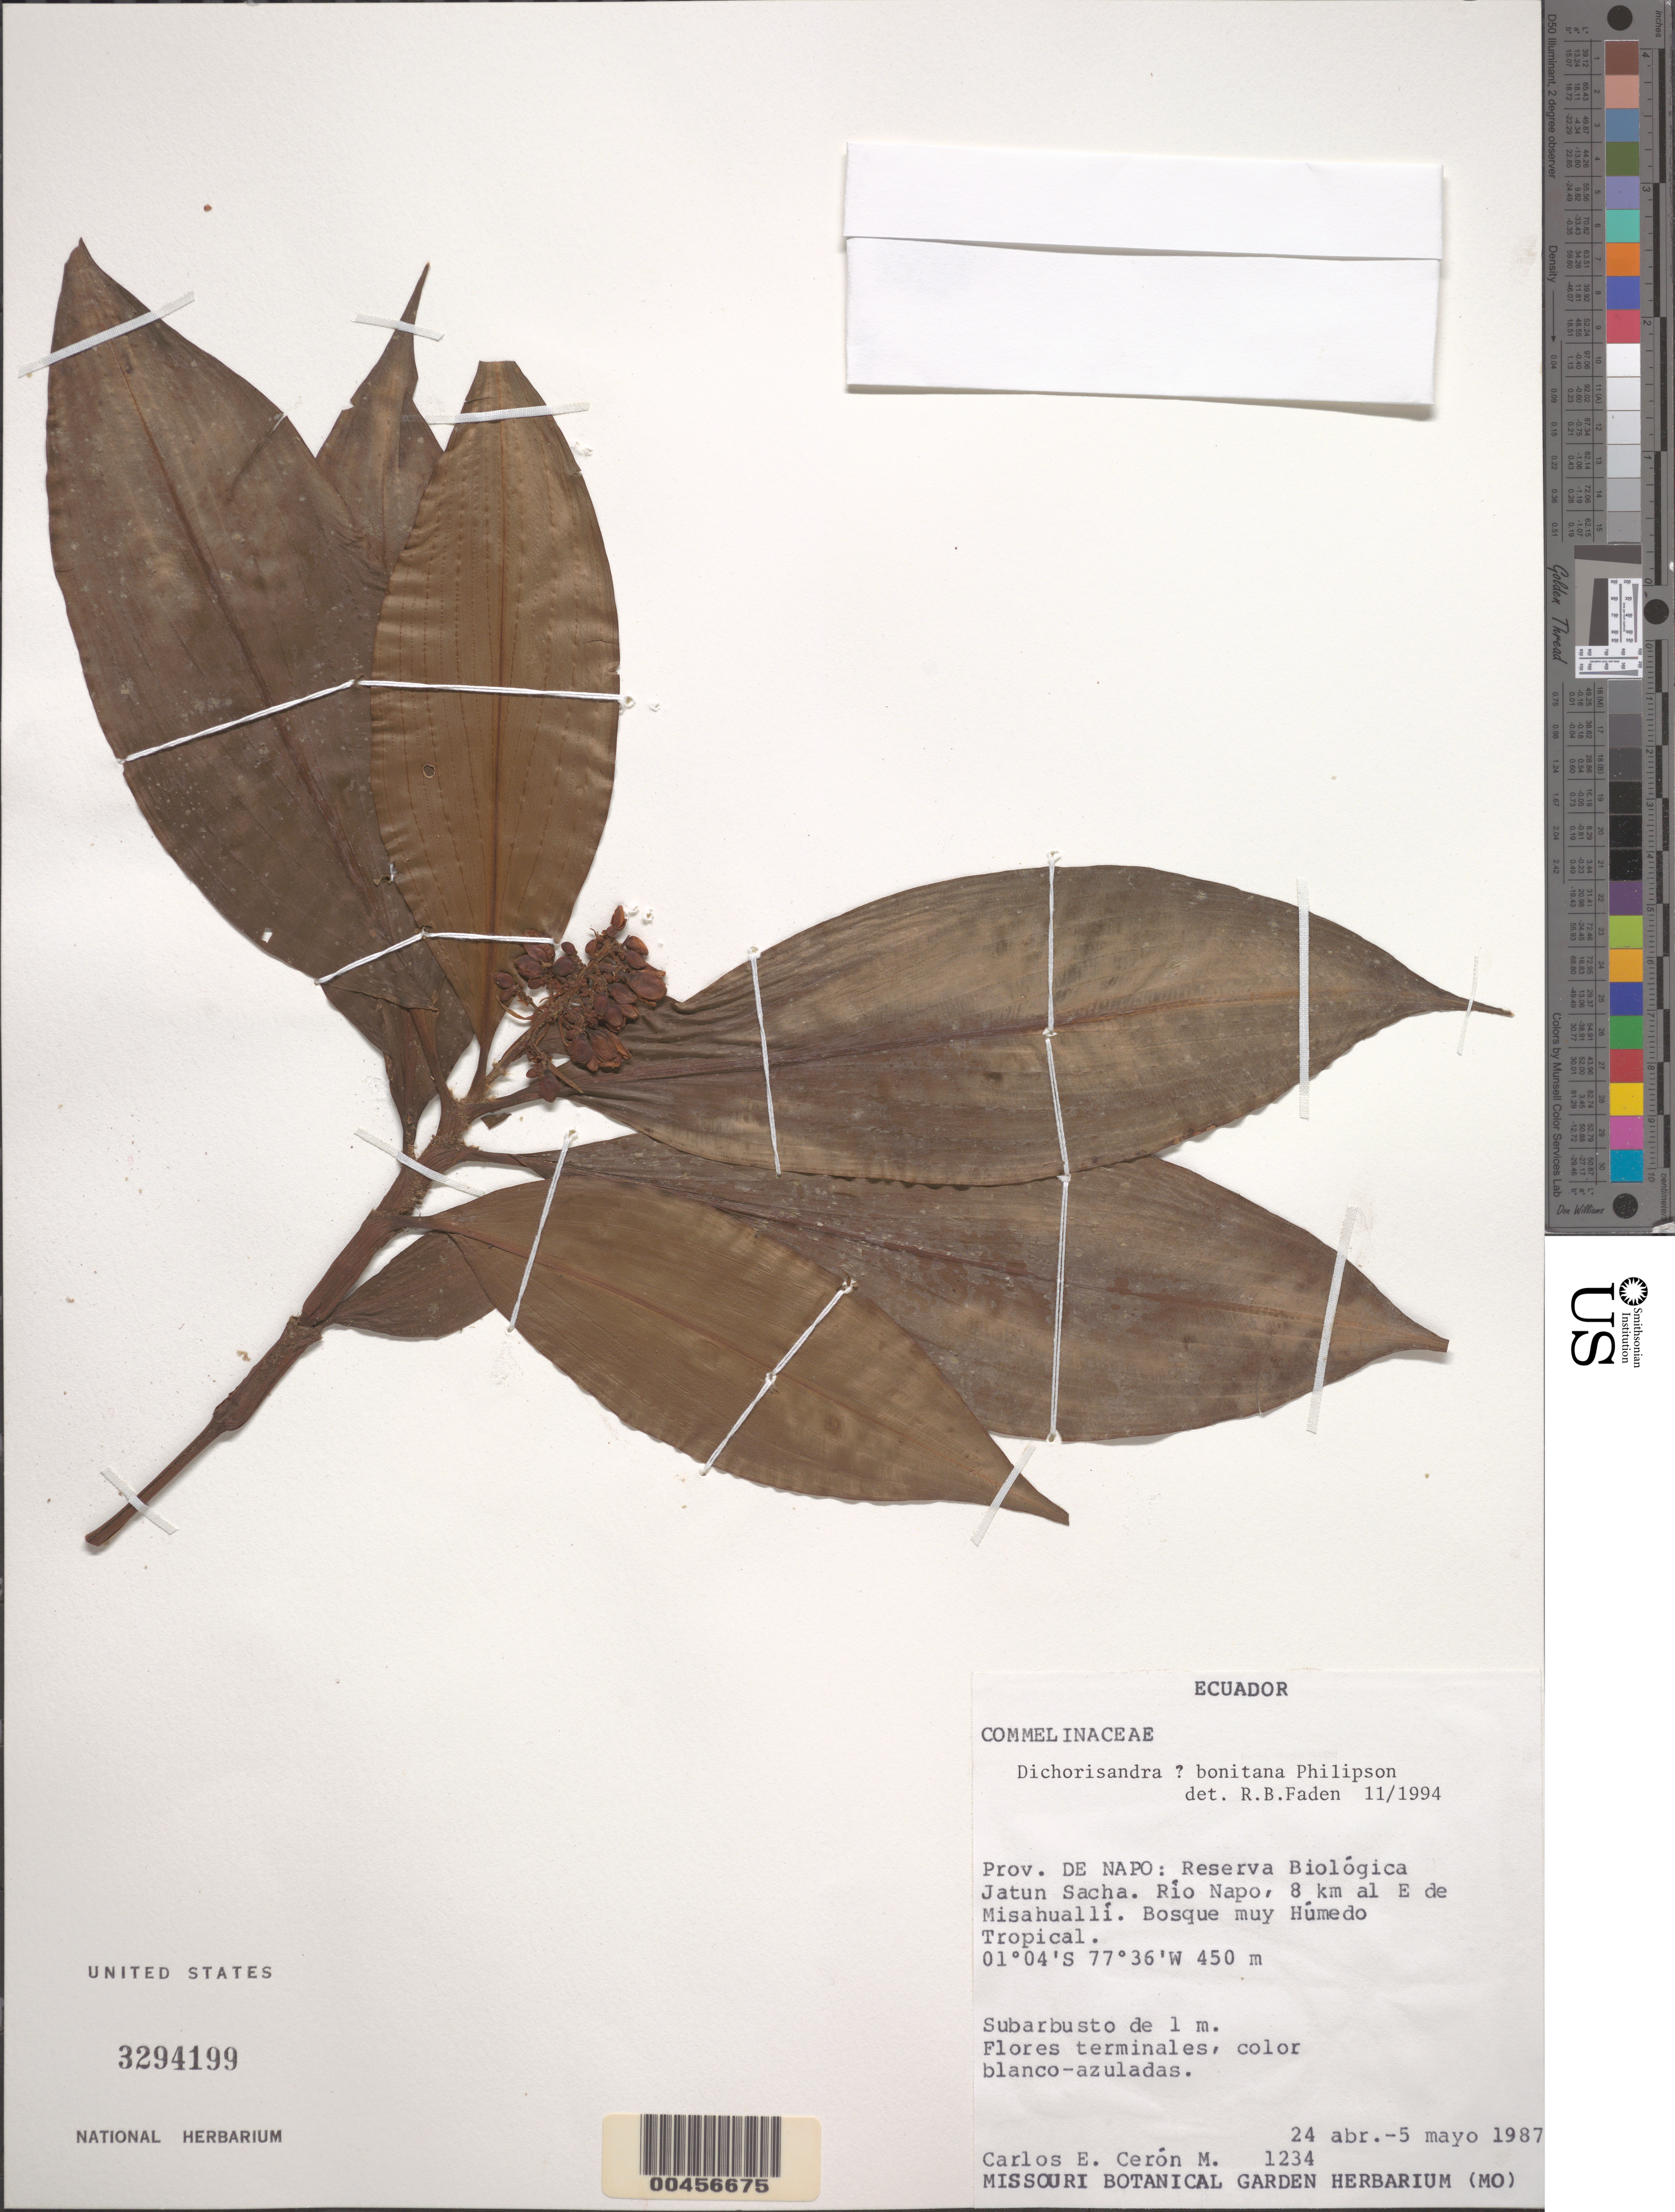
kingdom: Plantae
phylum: Tracheophyta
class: Liliopsida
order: Commelinales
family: Commelinaceae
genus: Dichorisandra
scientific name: Dichorisandra bonitana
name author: Philipson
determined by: Faden, Robert B., (US), Smithsonian Institution - National Museum of Natural History (UNITED STATES)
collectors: C. E. Cerón M.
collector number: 1234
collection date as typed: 24 Apr 1987 to 05 May 1987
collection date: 1987-04-24/1987-05-05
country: Ecuador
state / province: Napo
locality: Jatun Sacha Biological Reserve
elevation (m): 450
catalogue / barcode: US 3294199